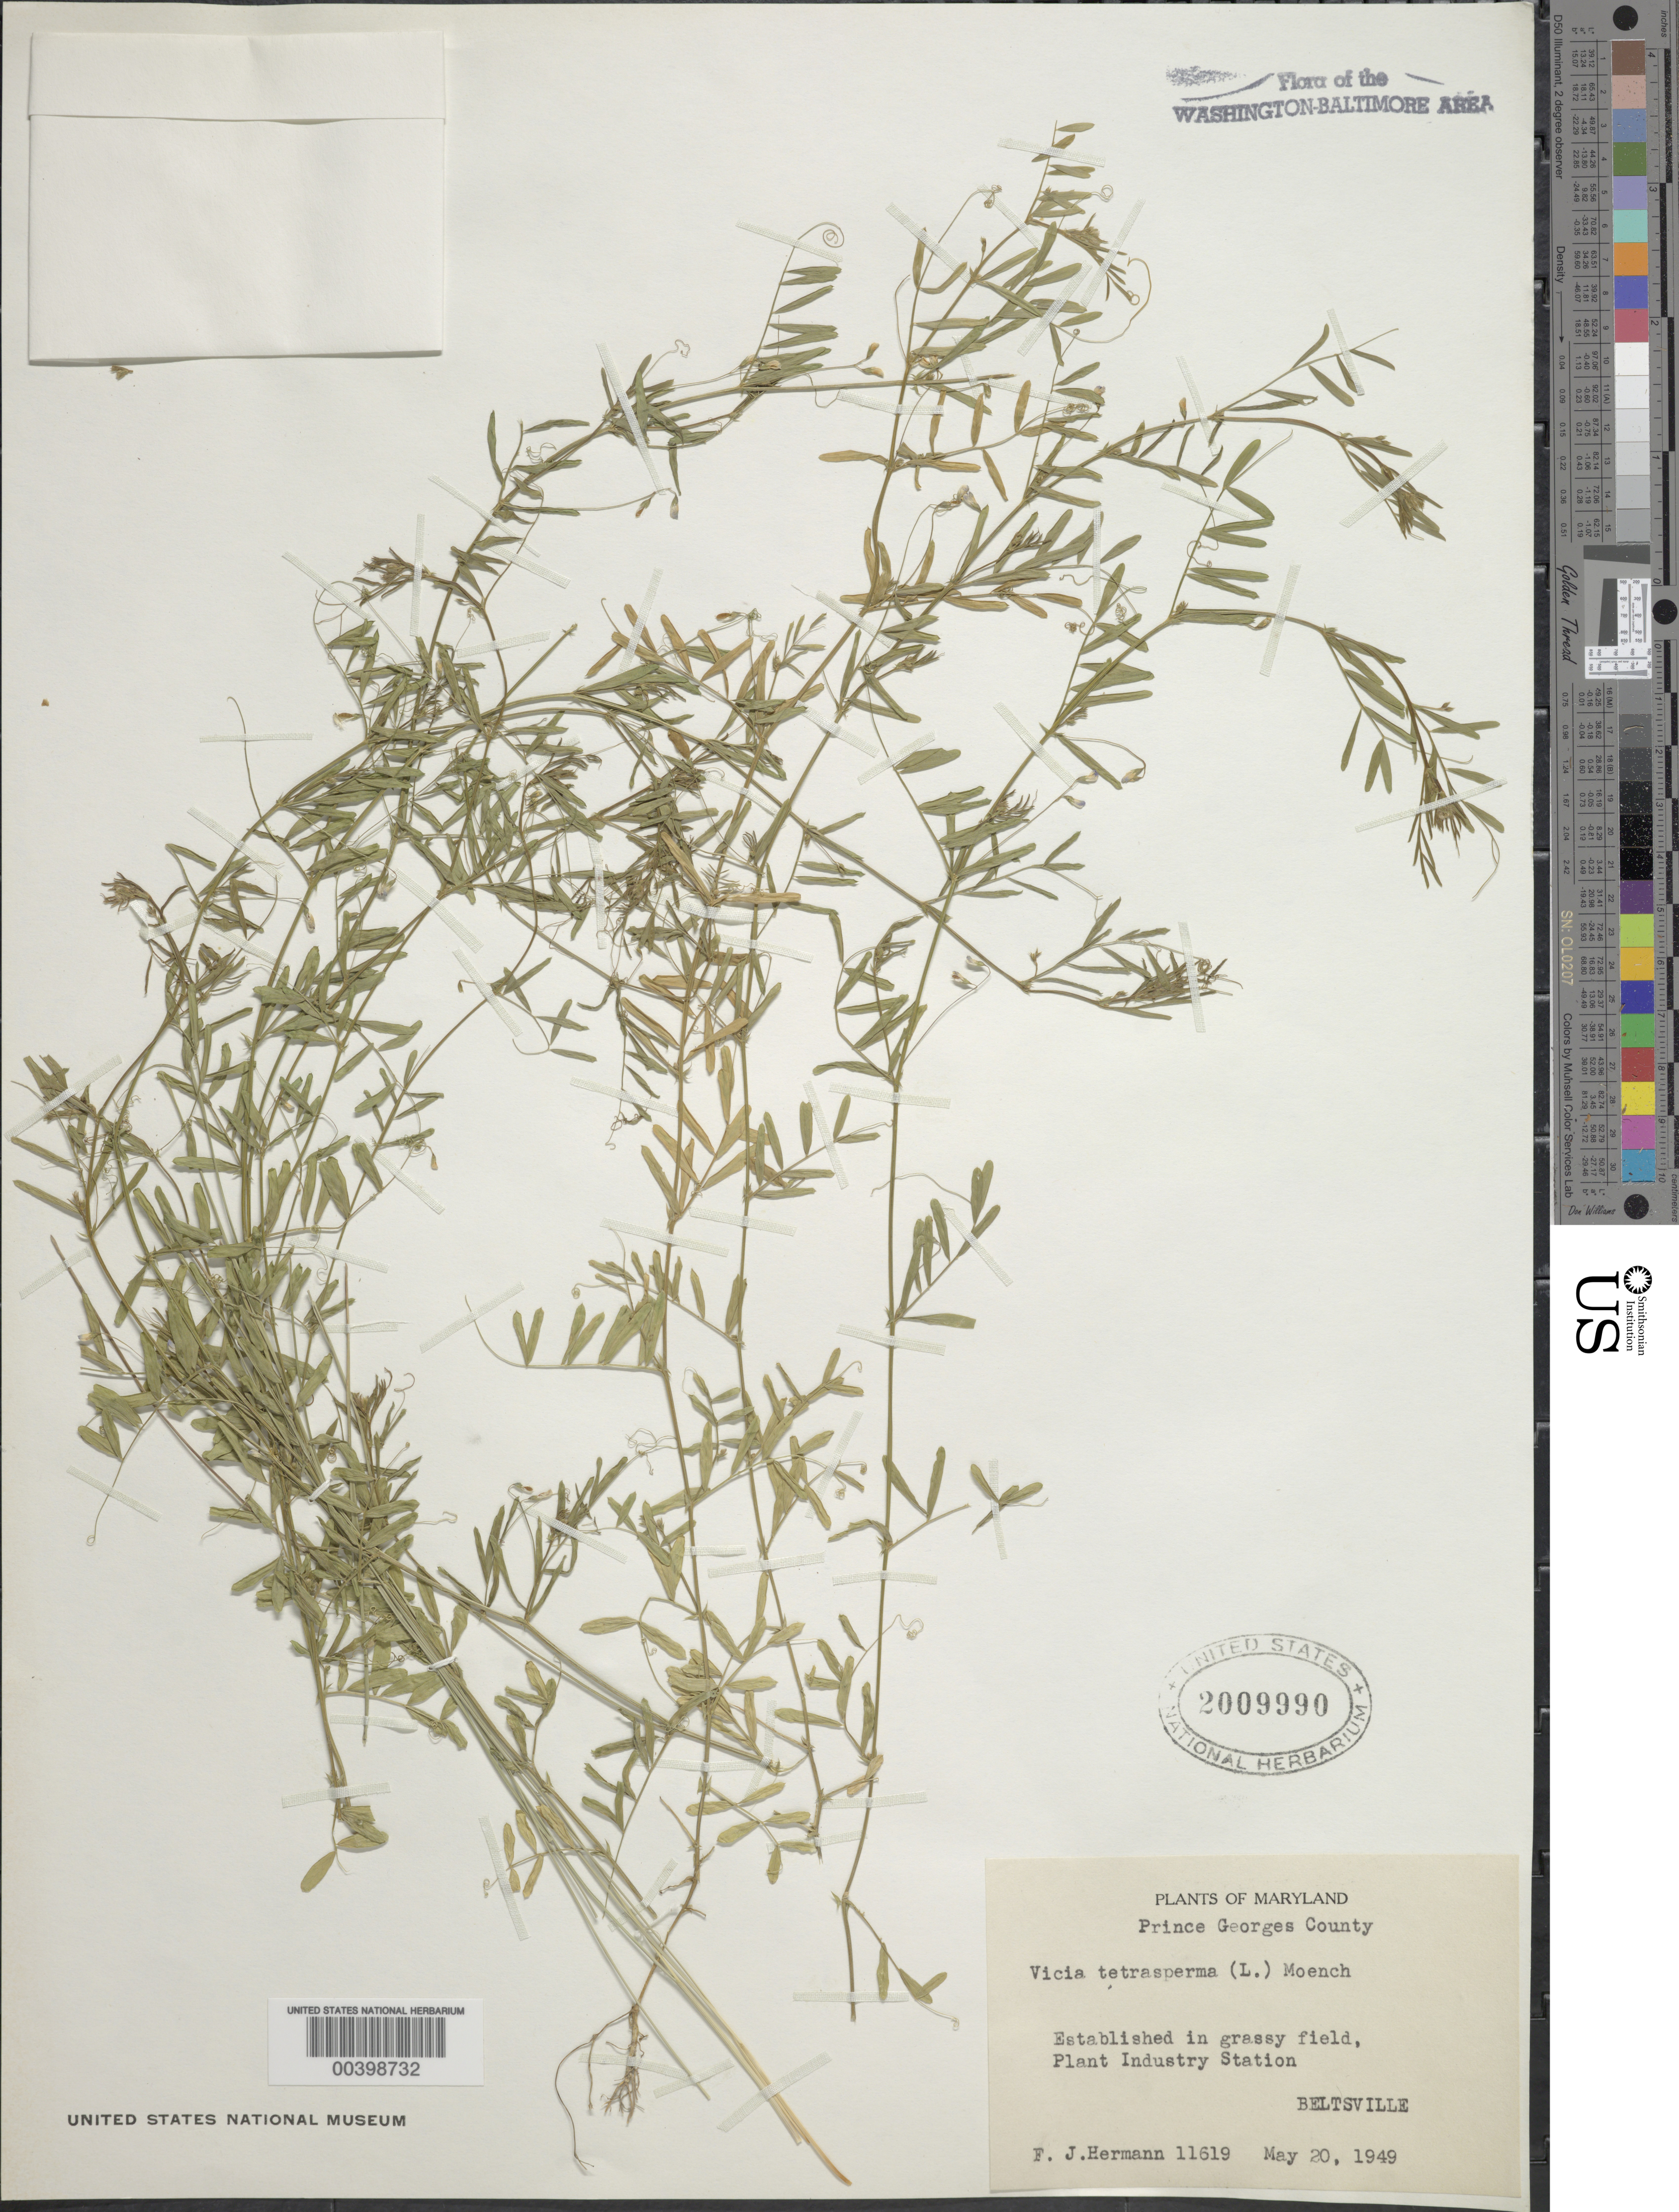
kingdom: Plantae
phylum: Tracheophyta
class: Magnoliopsida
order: Fabales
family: Fabaceae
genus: Vicia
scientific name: Vicia tetrasperma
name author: (L.) Schreb.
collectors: F. J. Hermann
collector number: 11619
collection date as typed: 20 May 1949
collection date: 1949-05-20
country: United States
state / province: Maryland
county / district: Prince George's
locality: Beltsville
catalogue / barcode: US 2009990